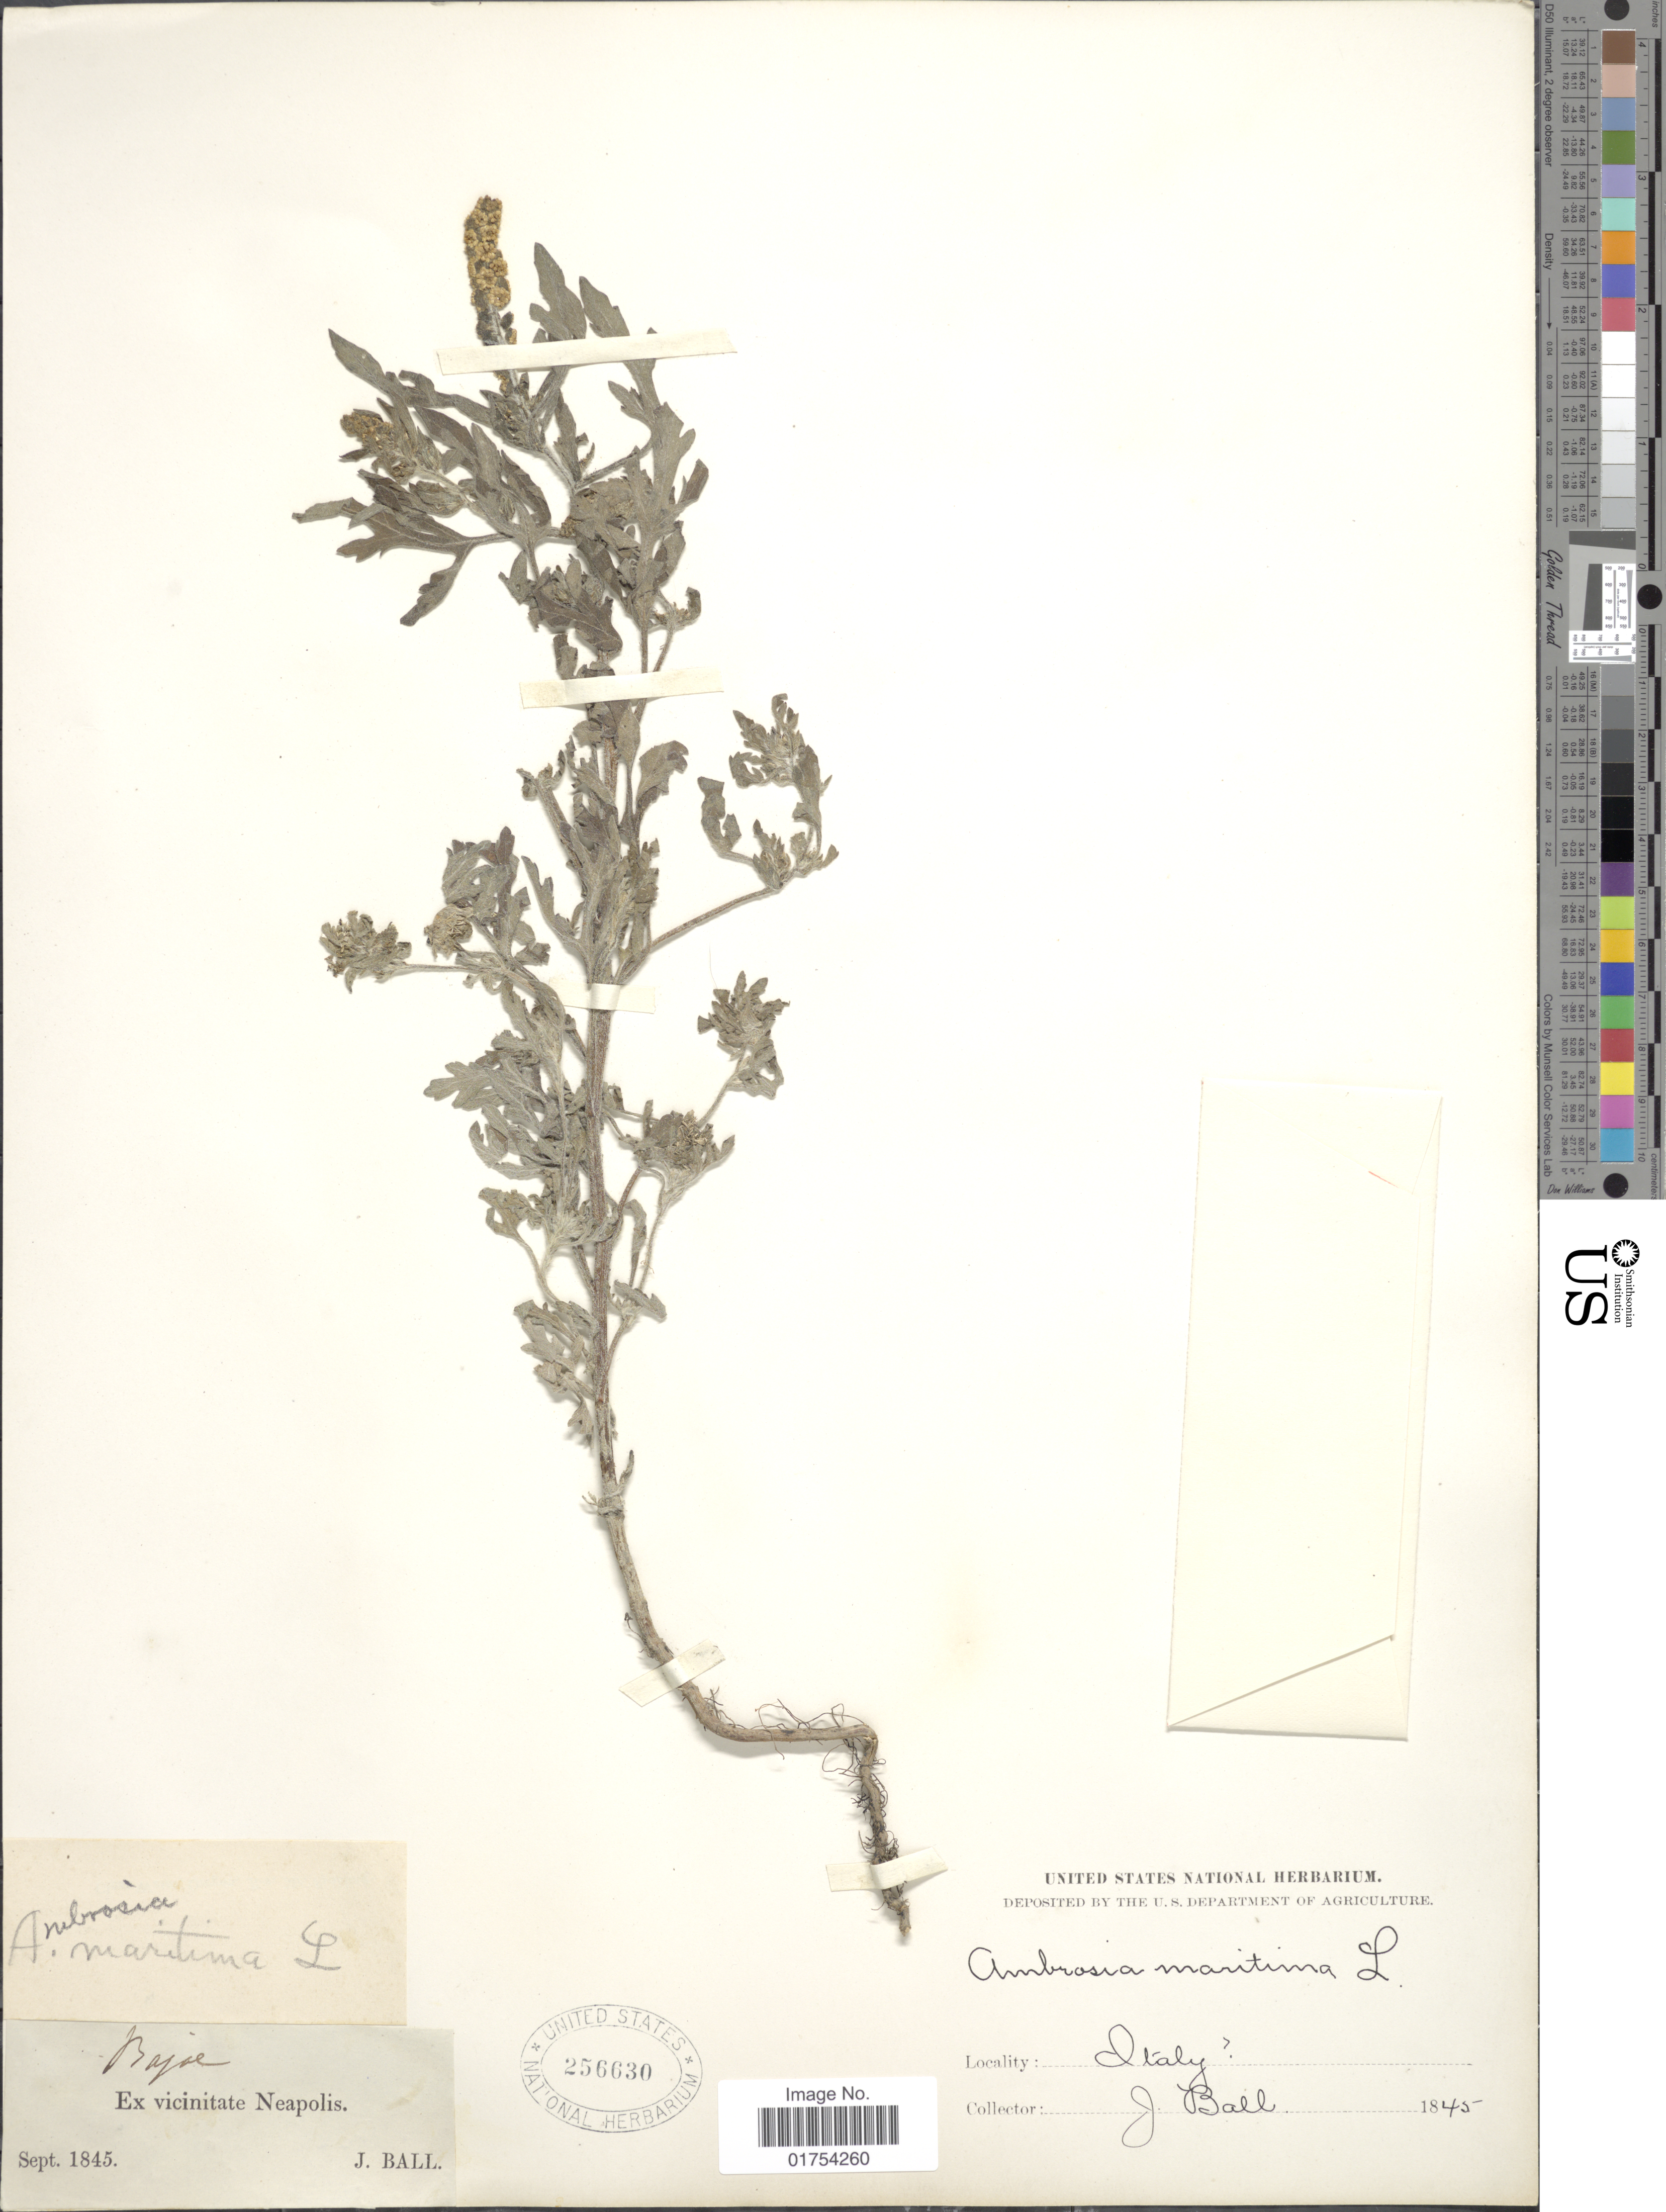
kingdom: Plantae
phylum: Tracheophyta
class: Magnoliopsida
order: Asterales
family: Asteraceae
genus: Ambrosia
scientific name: Ambrosia maritima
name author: L.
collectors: J. Ball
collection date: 1845-09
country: Italy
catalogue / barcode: US 256630